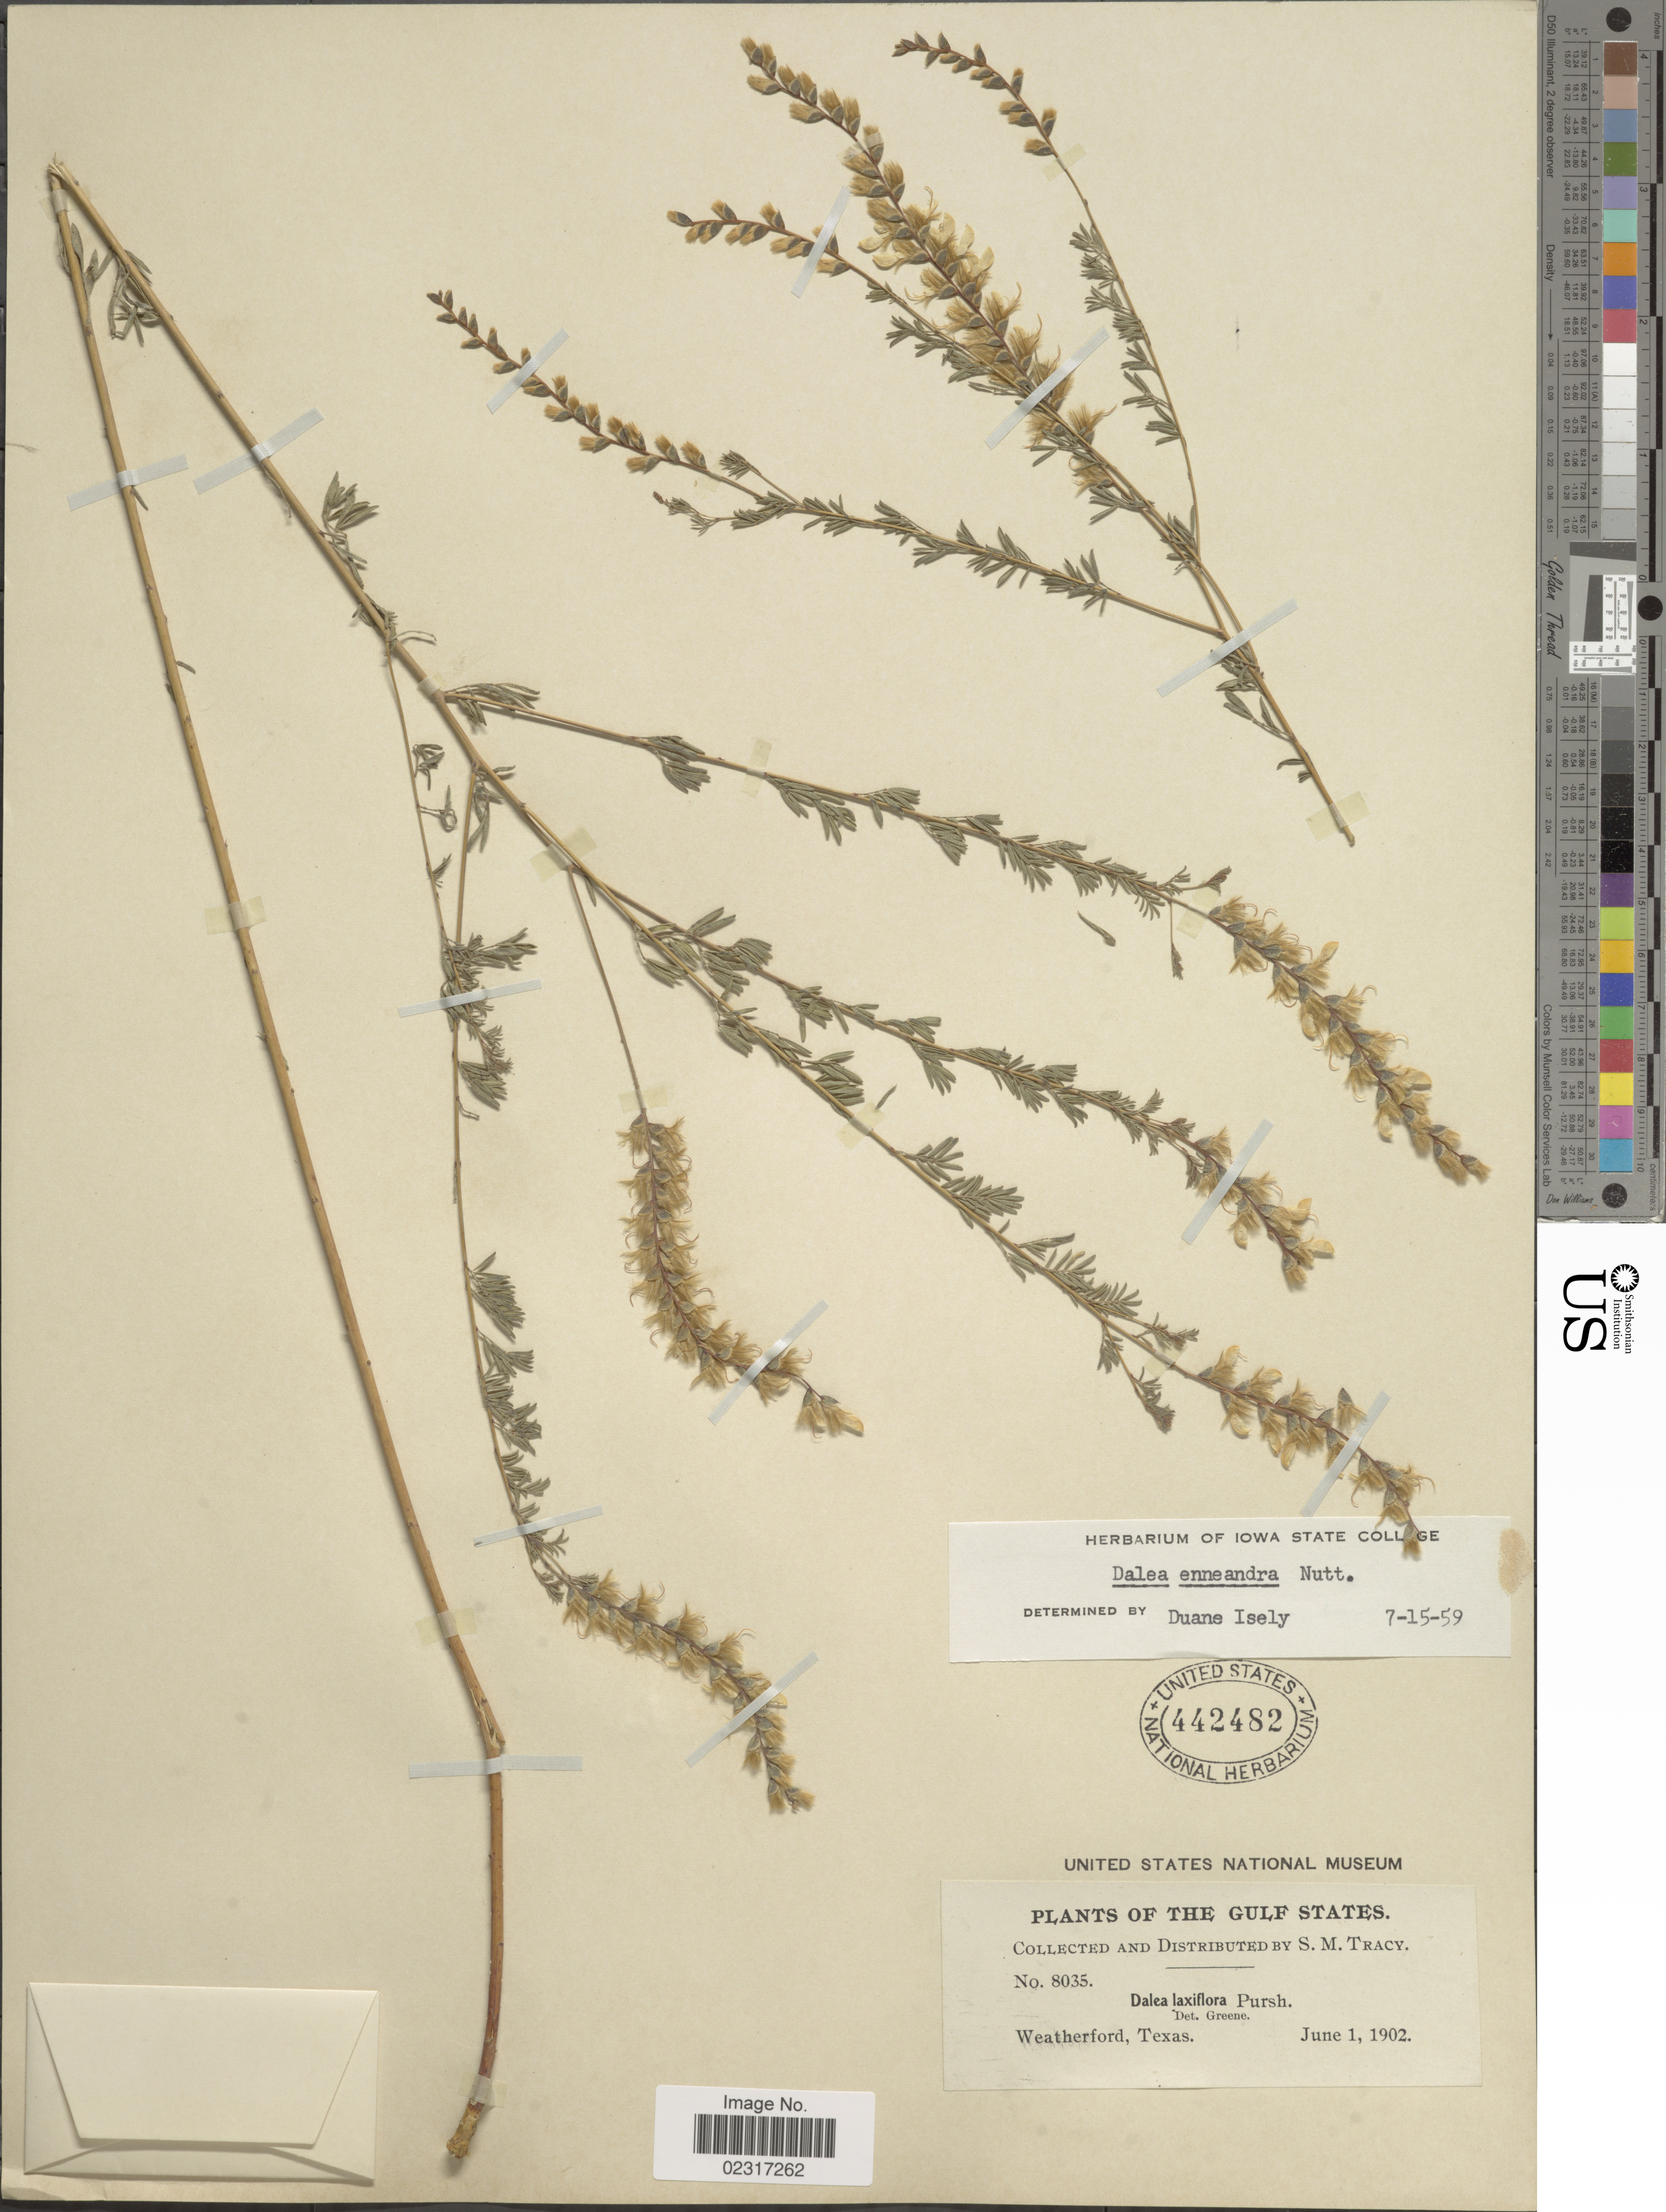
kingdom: Plantae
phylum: Tracheophyta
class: Magnoliopsida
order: Fabales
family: Fabaceae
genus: Dalea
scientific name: Dalea enneandra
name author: Nutt.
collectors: S. M. Tracy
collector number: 8035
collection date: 1902-06-01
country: United States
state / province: Texas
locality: The Gulf States. Weatherford.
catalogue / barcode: US 442482